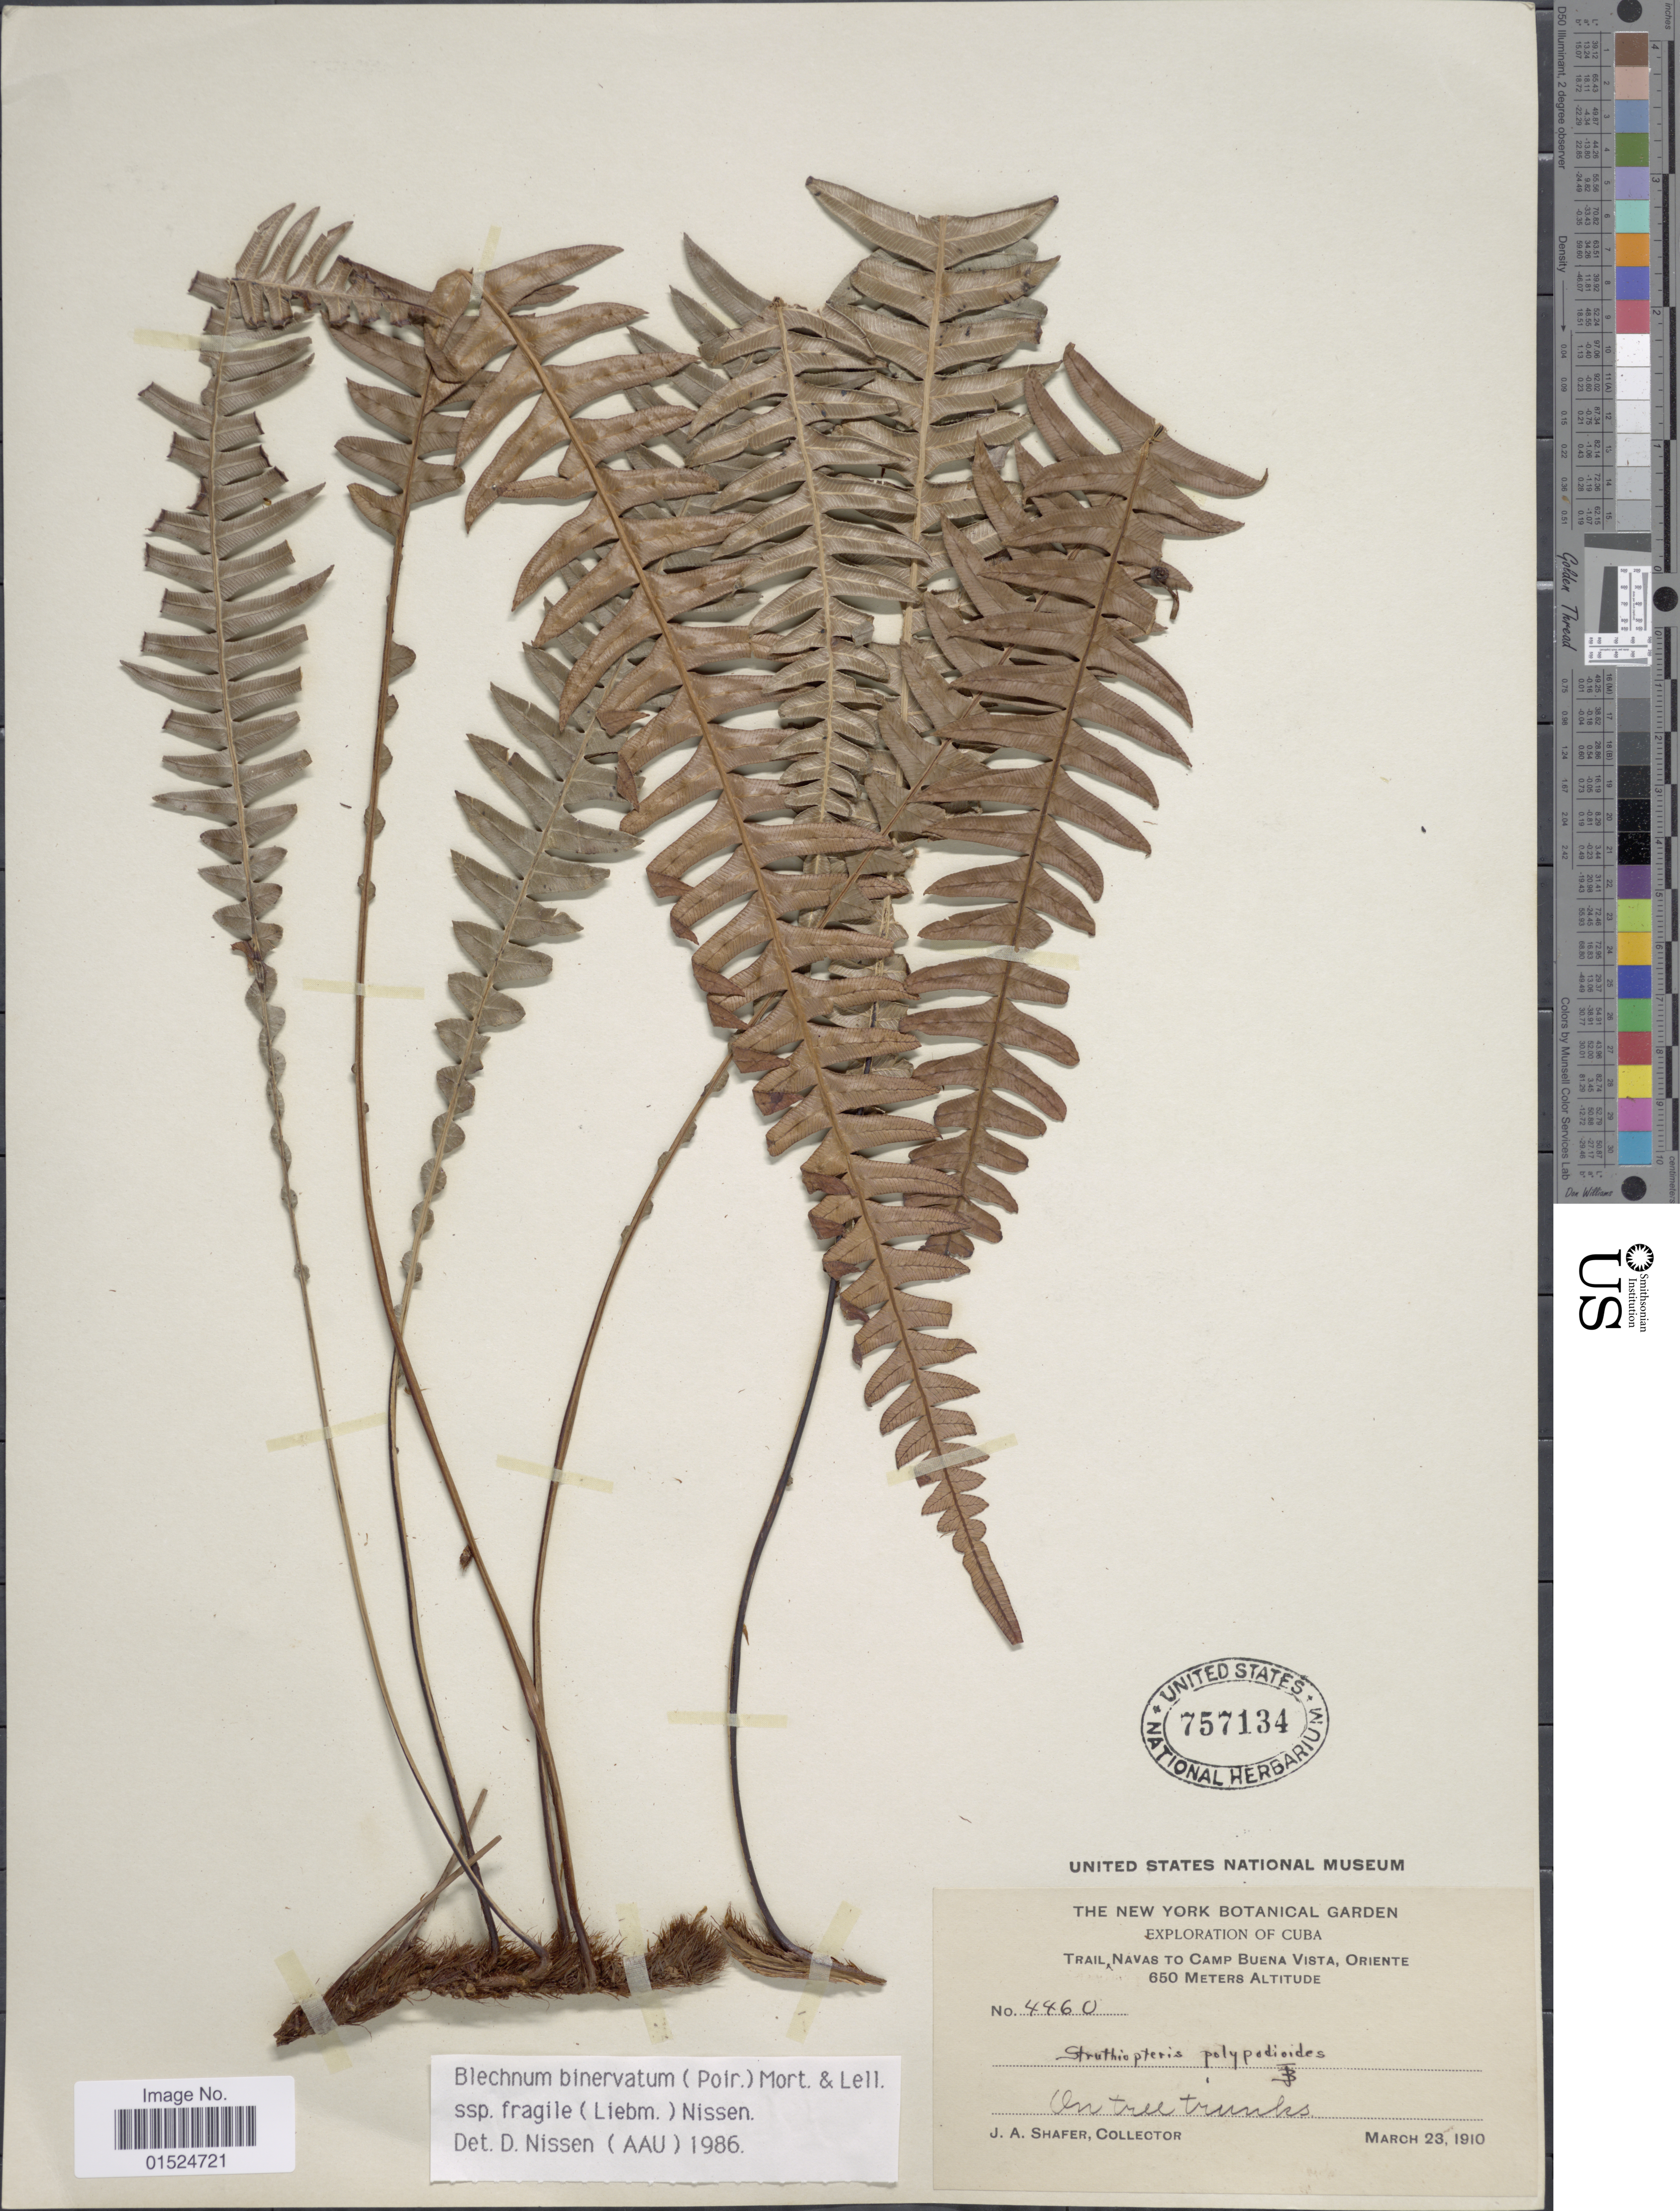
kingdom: Plantae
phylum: Tracheophyta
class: Polypodiopsida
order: Polypodiales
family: Blechnaceae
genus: Blechnum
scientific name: Blechnum fragile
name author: (Liebm.) C.V. Morton & Lellinger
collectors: J. A. Shafer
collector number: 4460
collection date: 1910-03-23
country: Cuba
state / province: Oriente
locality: Trail Navas to Camp Buena Vista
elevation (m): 650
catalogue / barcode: US 757134